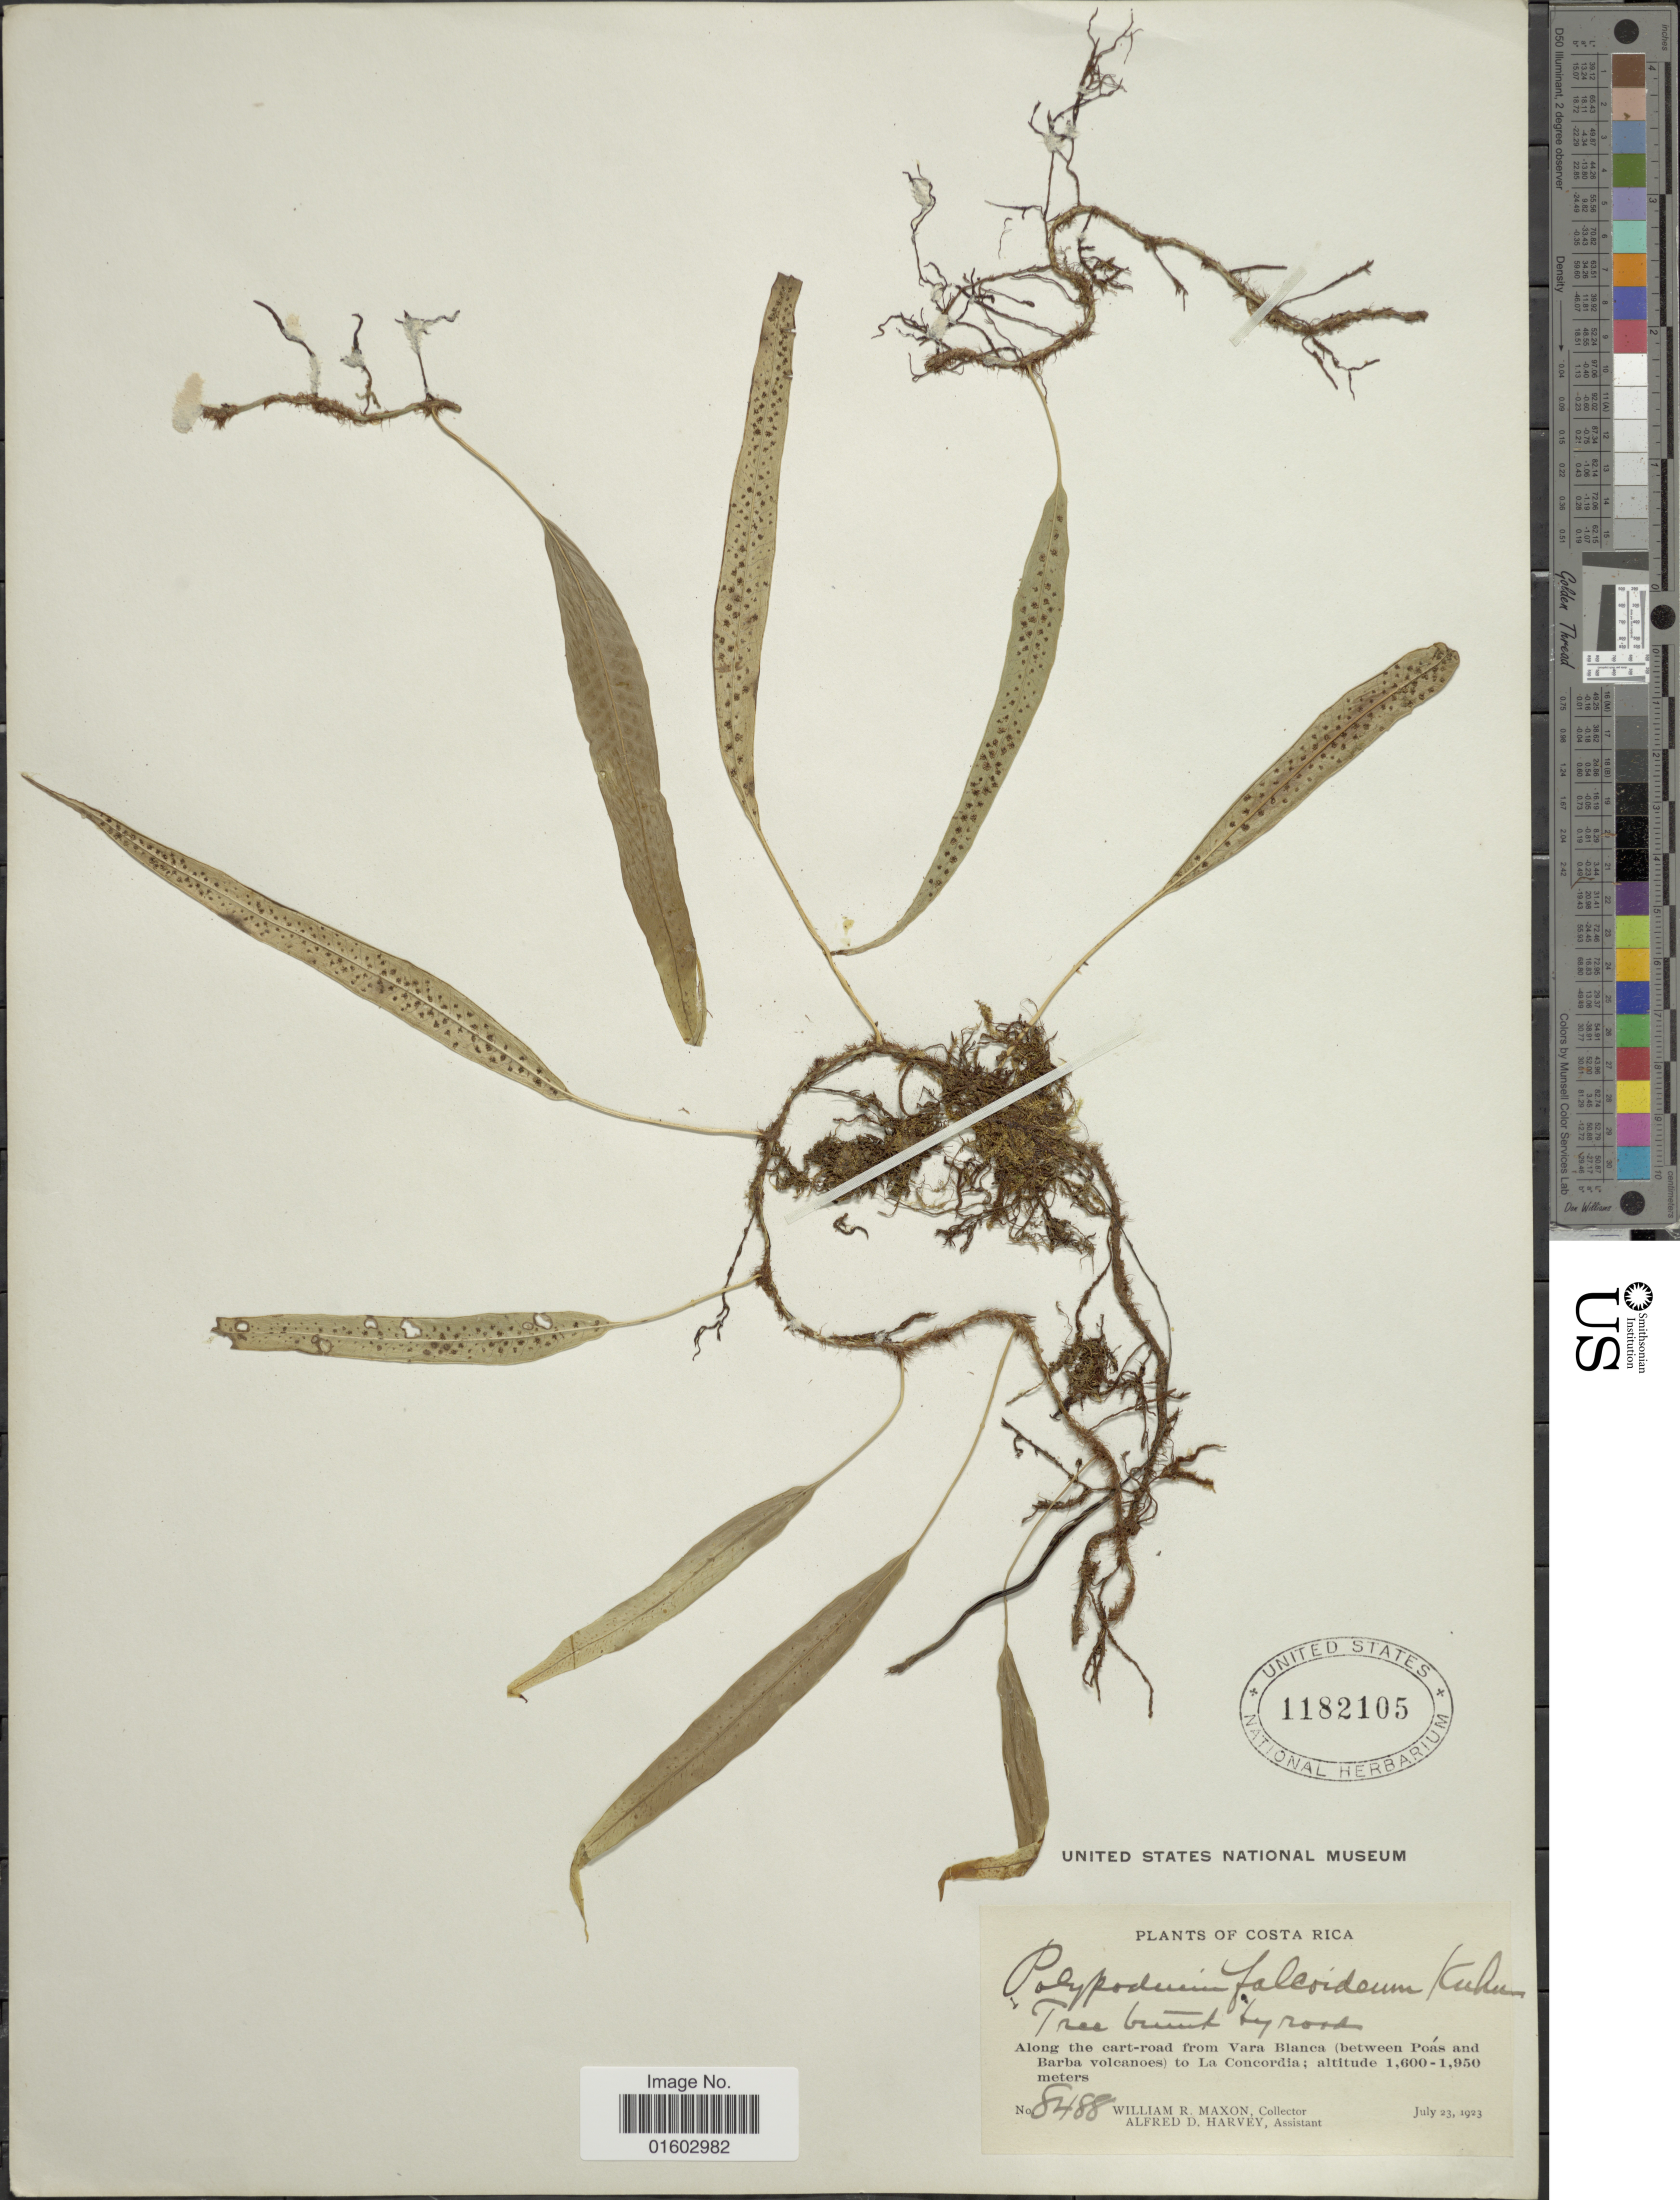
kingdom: Plantae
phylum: Tracheophyta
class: Polypodiopsida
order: Polypodiales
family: Polypodiaceae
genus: Campyloneurum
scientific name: Campyloneurum falcoideum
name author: (Kuhn ex Hieron.) M. Mey. ex Lellinger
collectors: W. R. Maxon & A. D. Harvey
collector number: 8488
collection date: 1923-07-23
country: Costa Rica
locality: Along the cart-road from Vara Blanca (between Poas and Barba volcanos) to la Concordia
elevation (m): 1600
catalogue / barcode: US 1182105